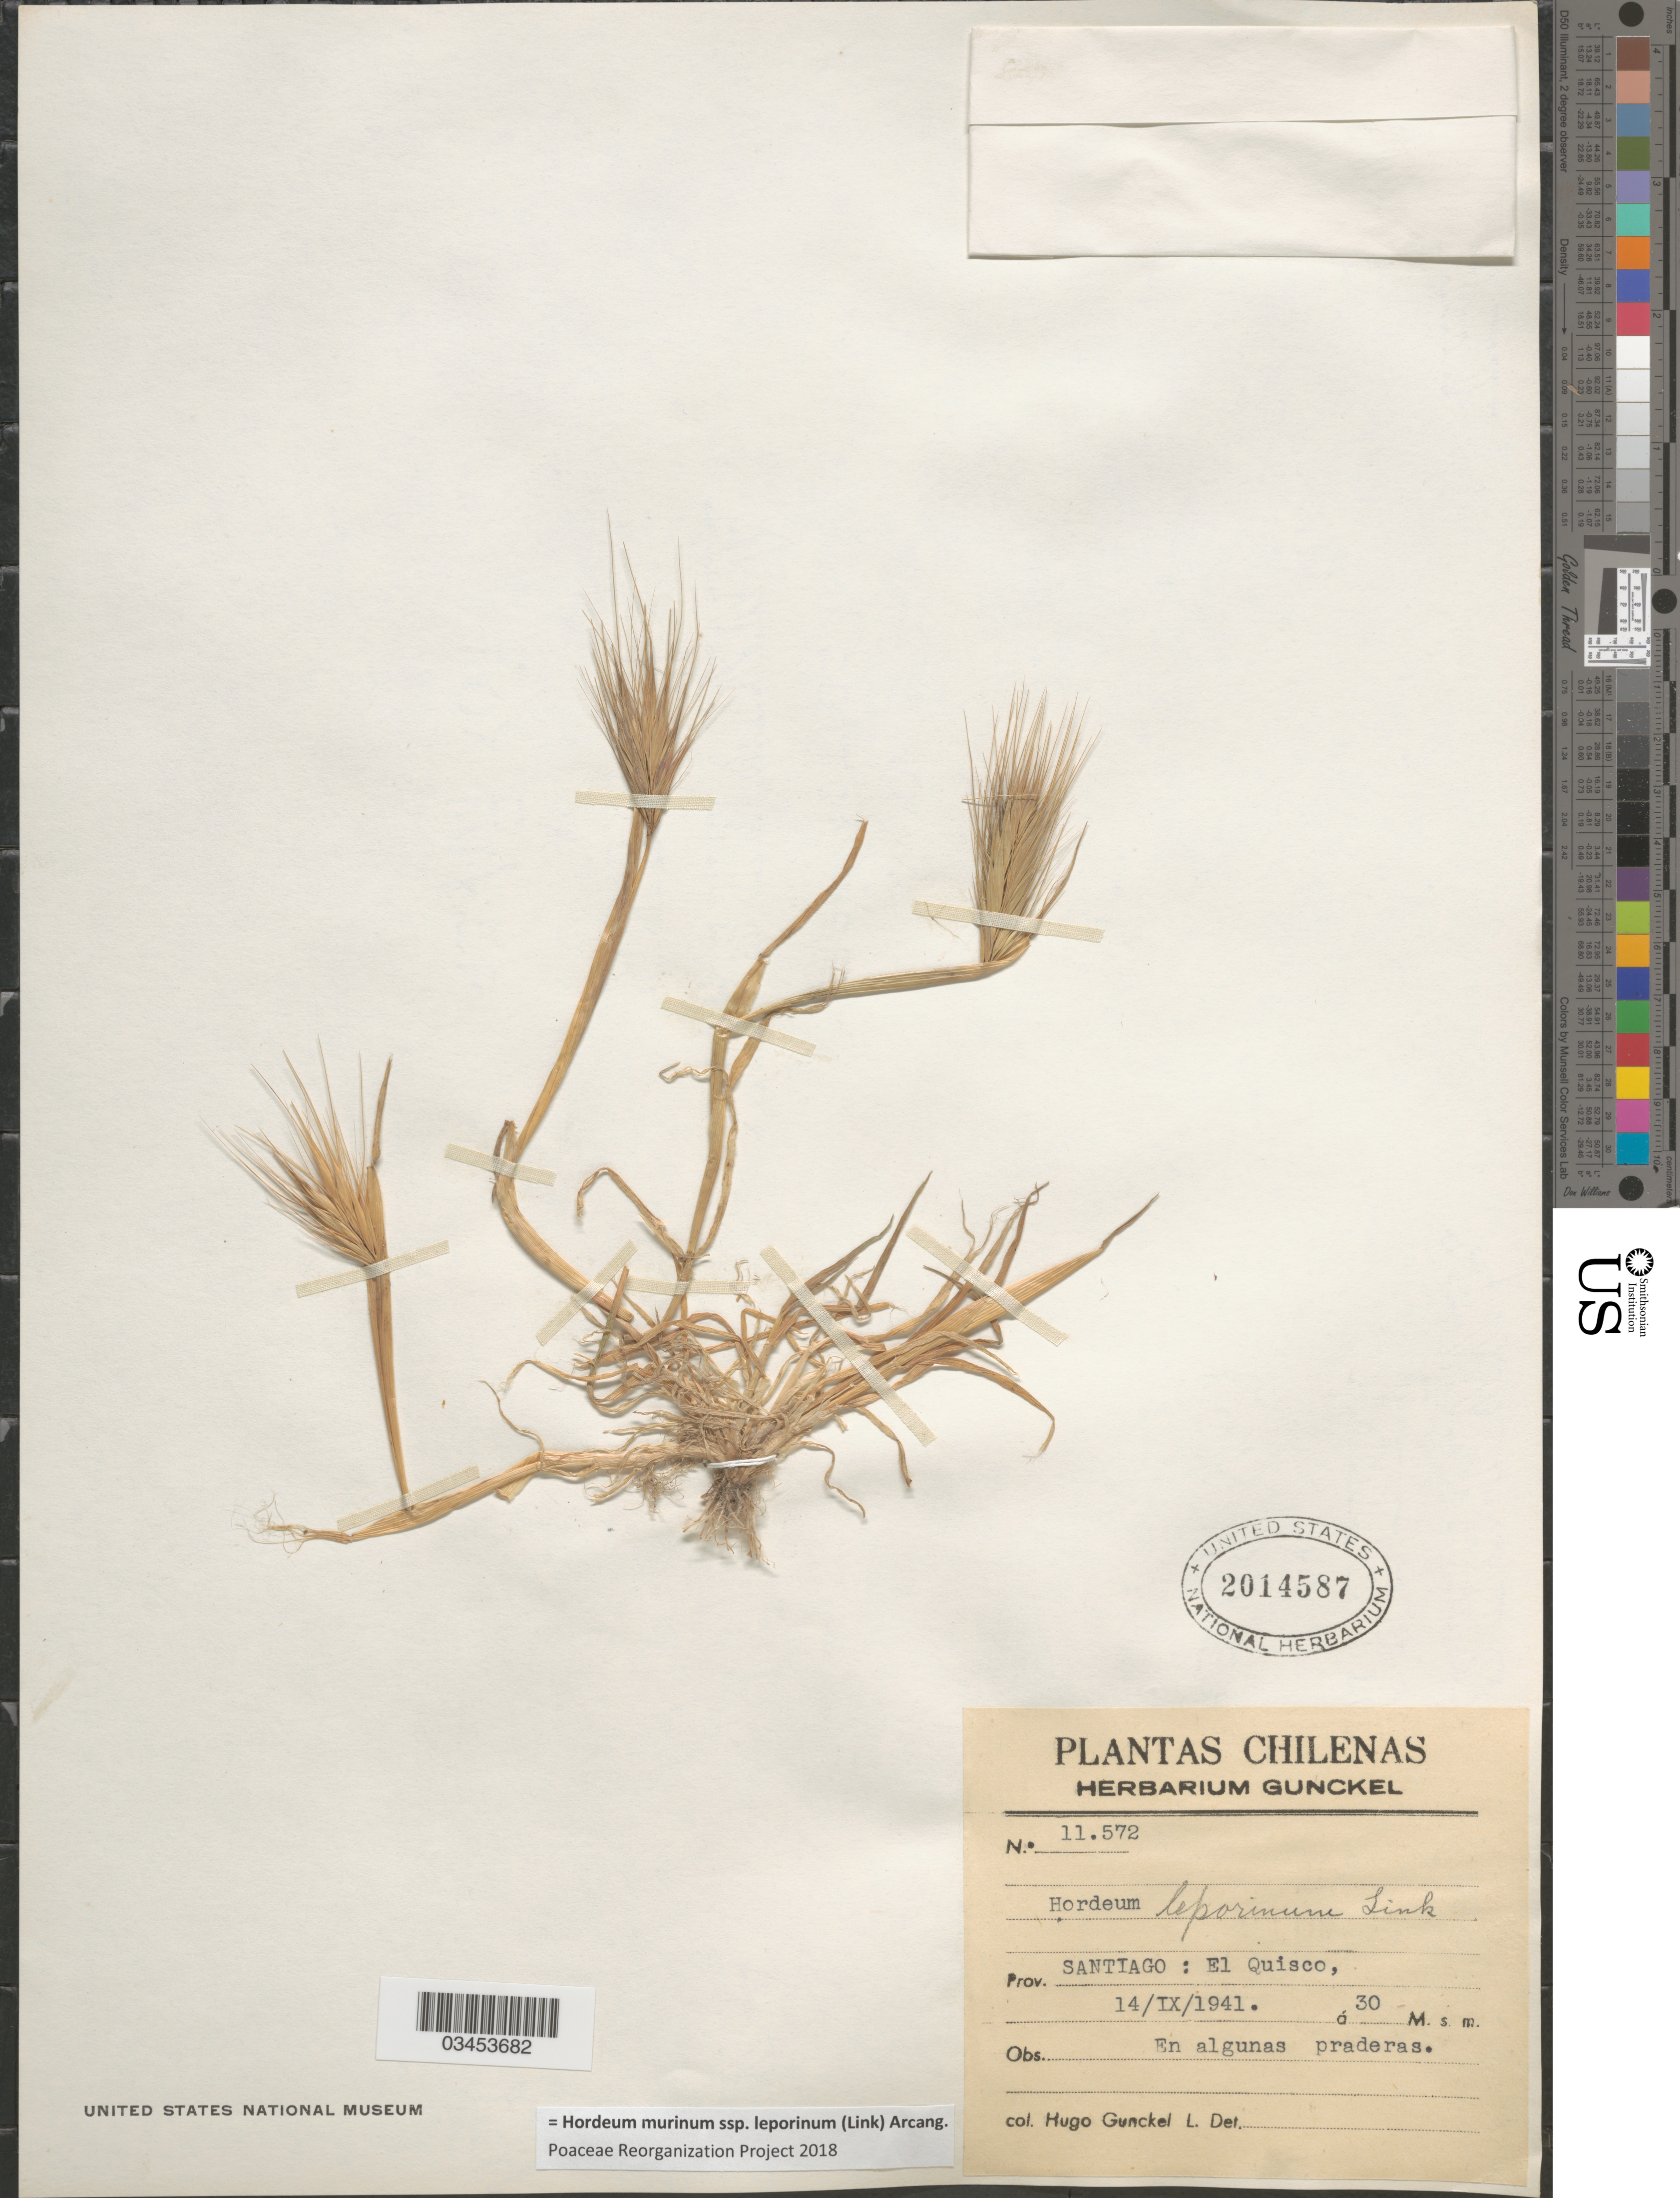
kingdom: Plantae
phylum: Tracheophyta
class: Liliopsida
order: Poales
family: Poaceae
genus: Hordeum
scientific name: Hordeum murinum subsp. leporinum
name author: (Link) Arcang.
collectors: H. Gunckel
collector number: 11572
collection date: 1941-09-14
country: Chile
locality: Prov. Santiago : El Quisco.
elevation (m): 30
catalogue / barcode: US 2014587